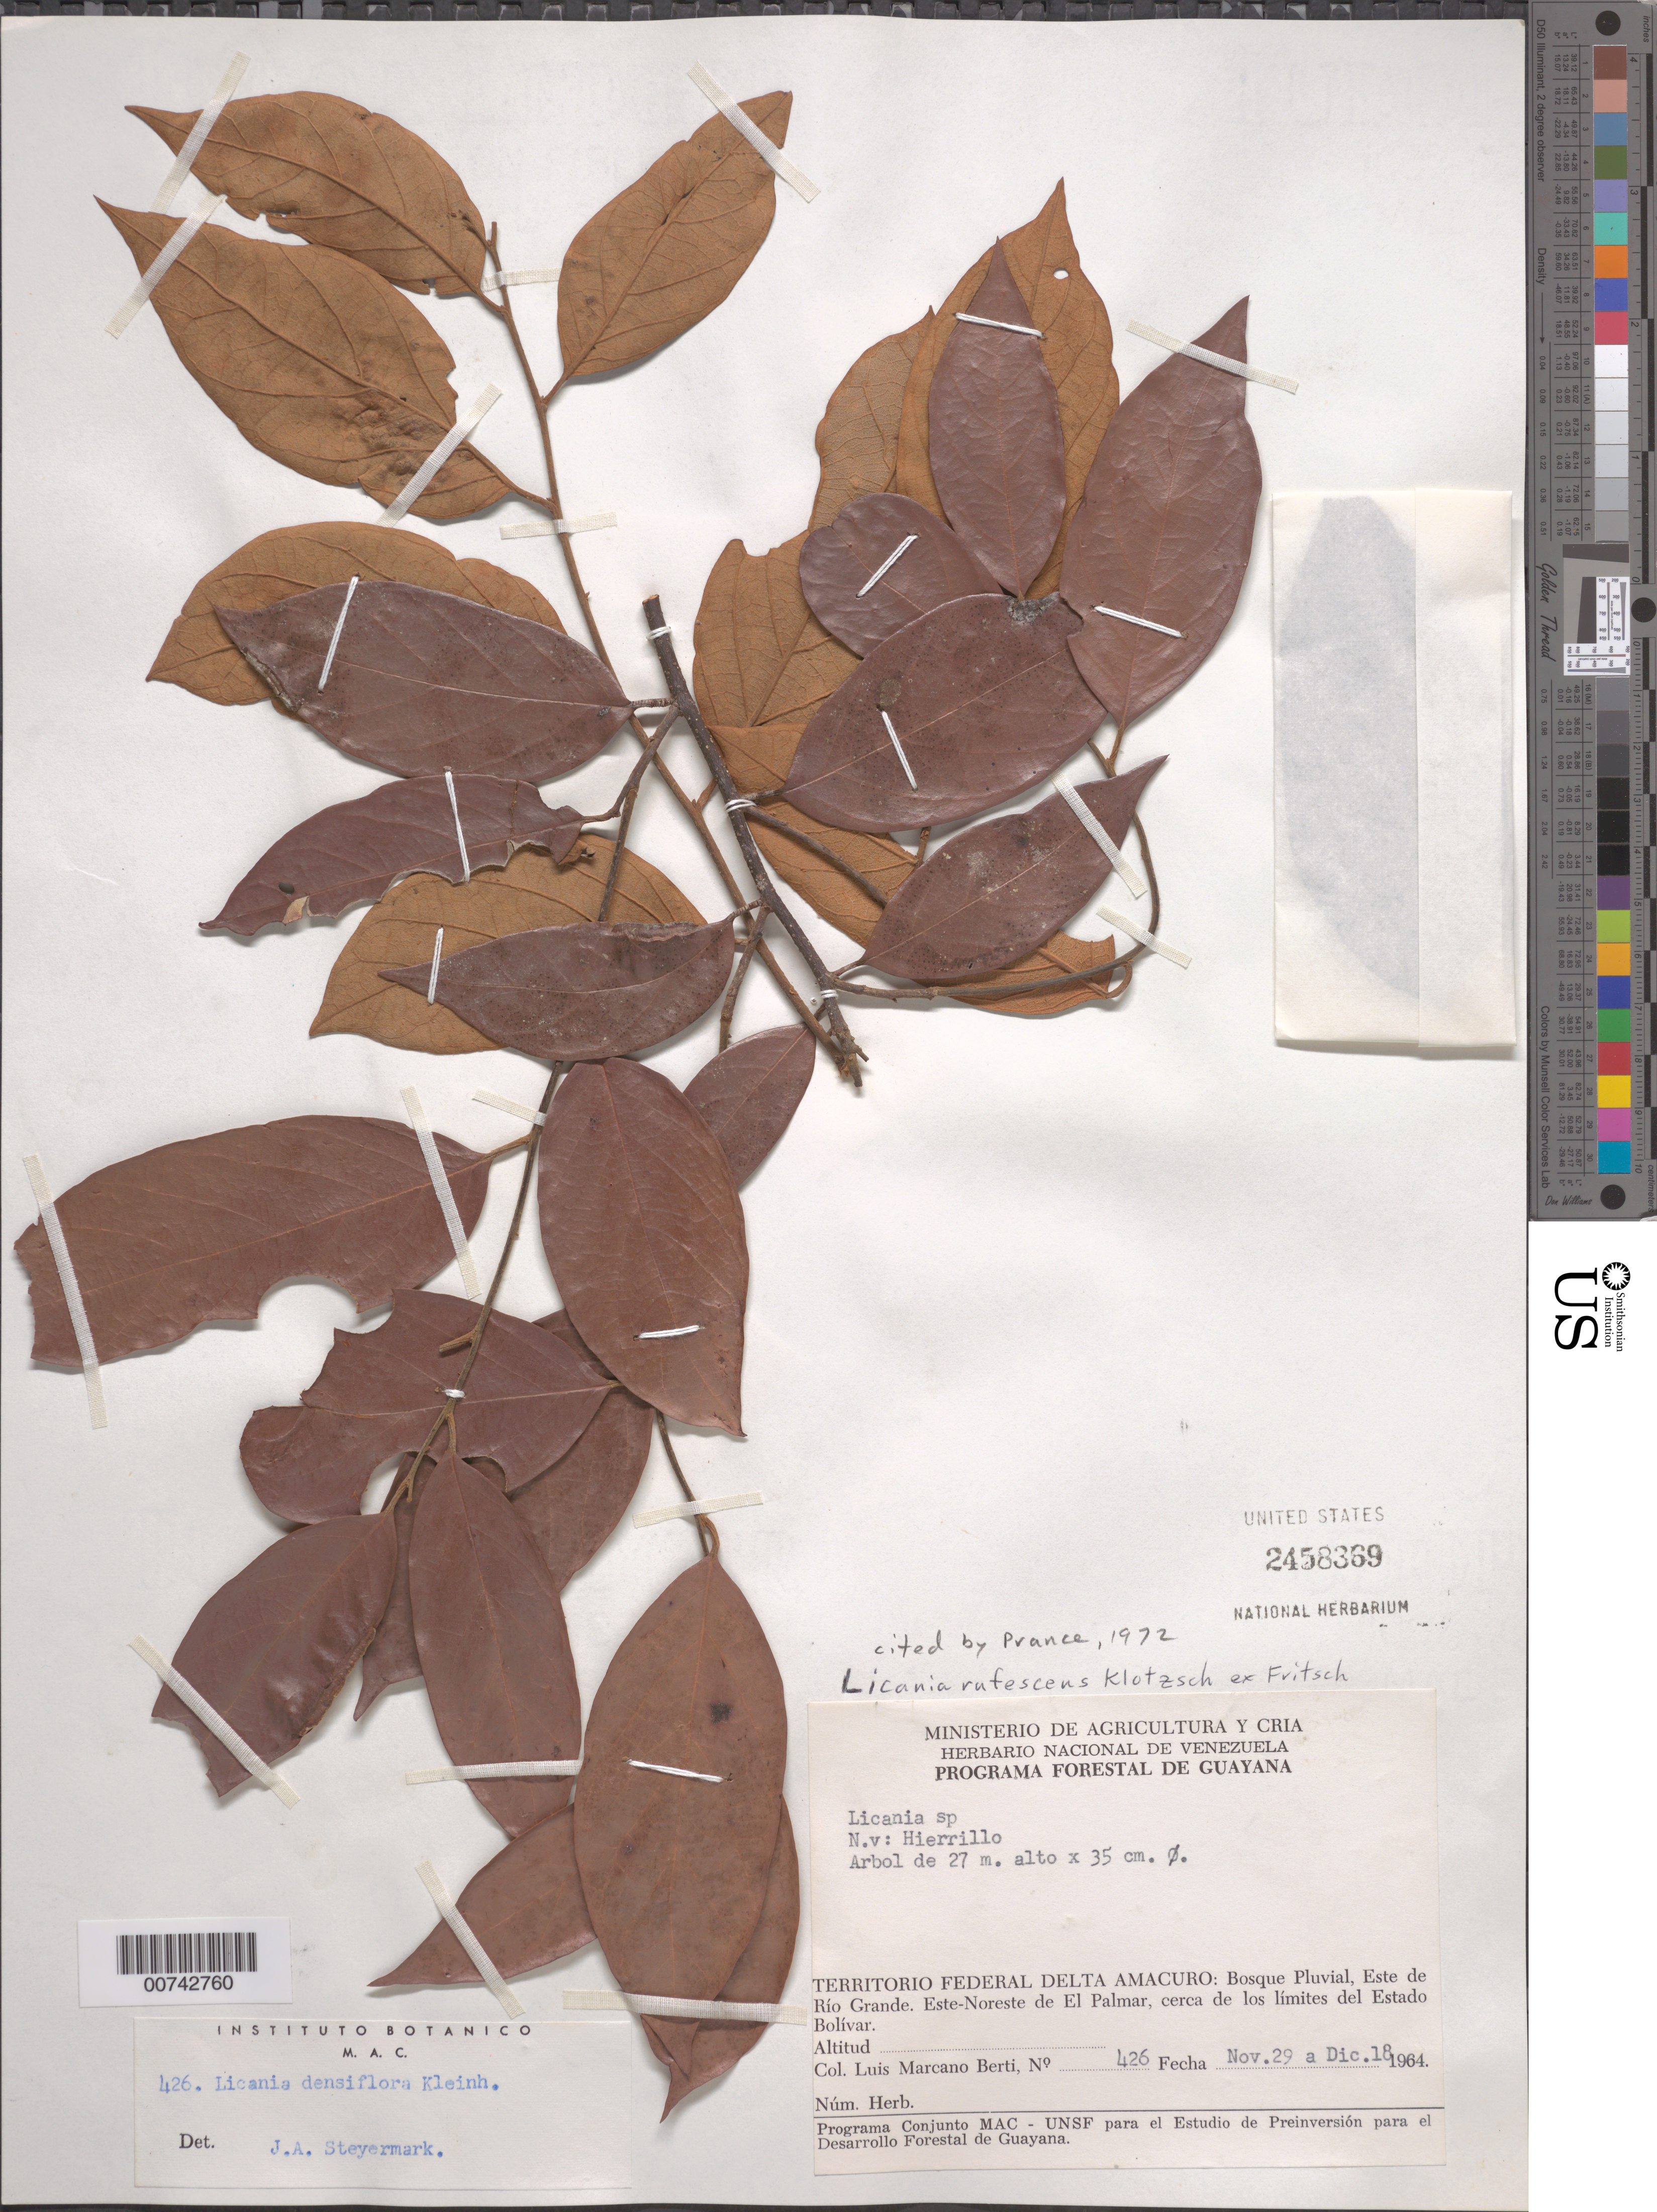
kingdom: Plantae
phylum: Tracheophyta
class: Magnoliopsida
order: Malpighiales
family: Chrysobalanaceae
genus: Licania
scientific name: Licania rufescens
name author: Klotzsch ex Fritsch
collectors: L. Marcano-Berti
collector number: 426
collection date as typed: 29-Nov-64 to 18-Dec-64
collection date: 1964-11-29/1964-12-18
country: Venezuela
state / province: Delta Amacuro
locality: Este de Río Grande, ENE de El Palmar, cerca de los limites del Estado Bolívar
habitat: Bosque pluvial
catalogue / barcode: US 2458369